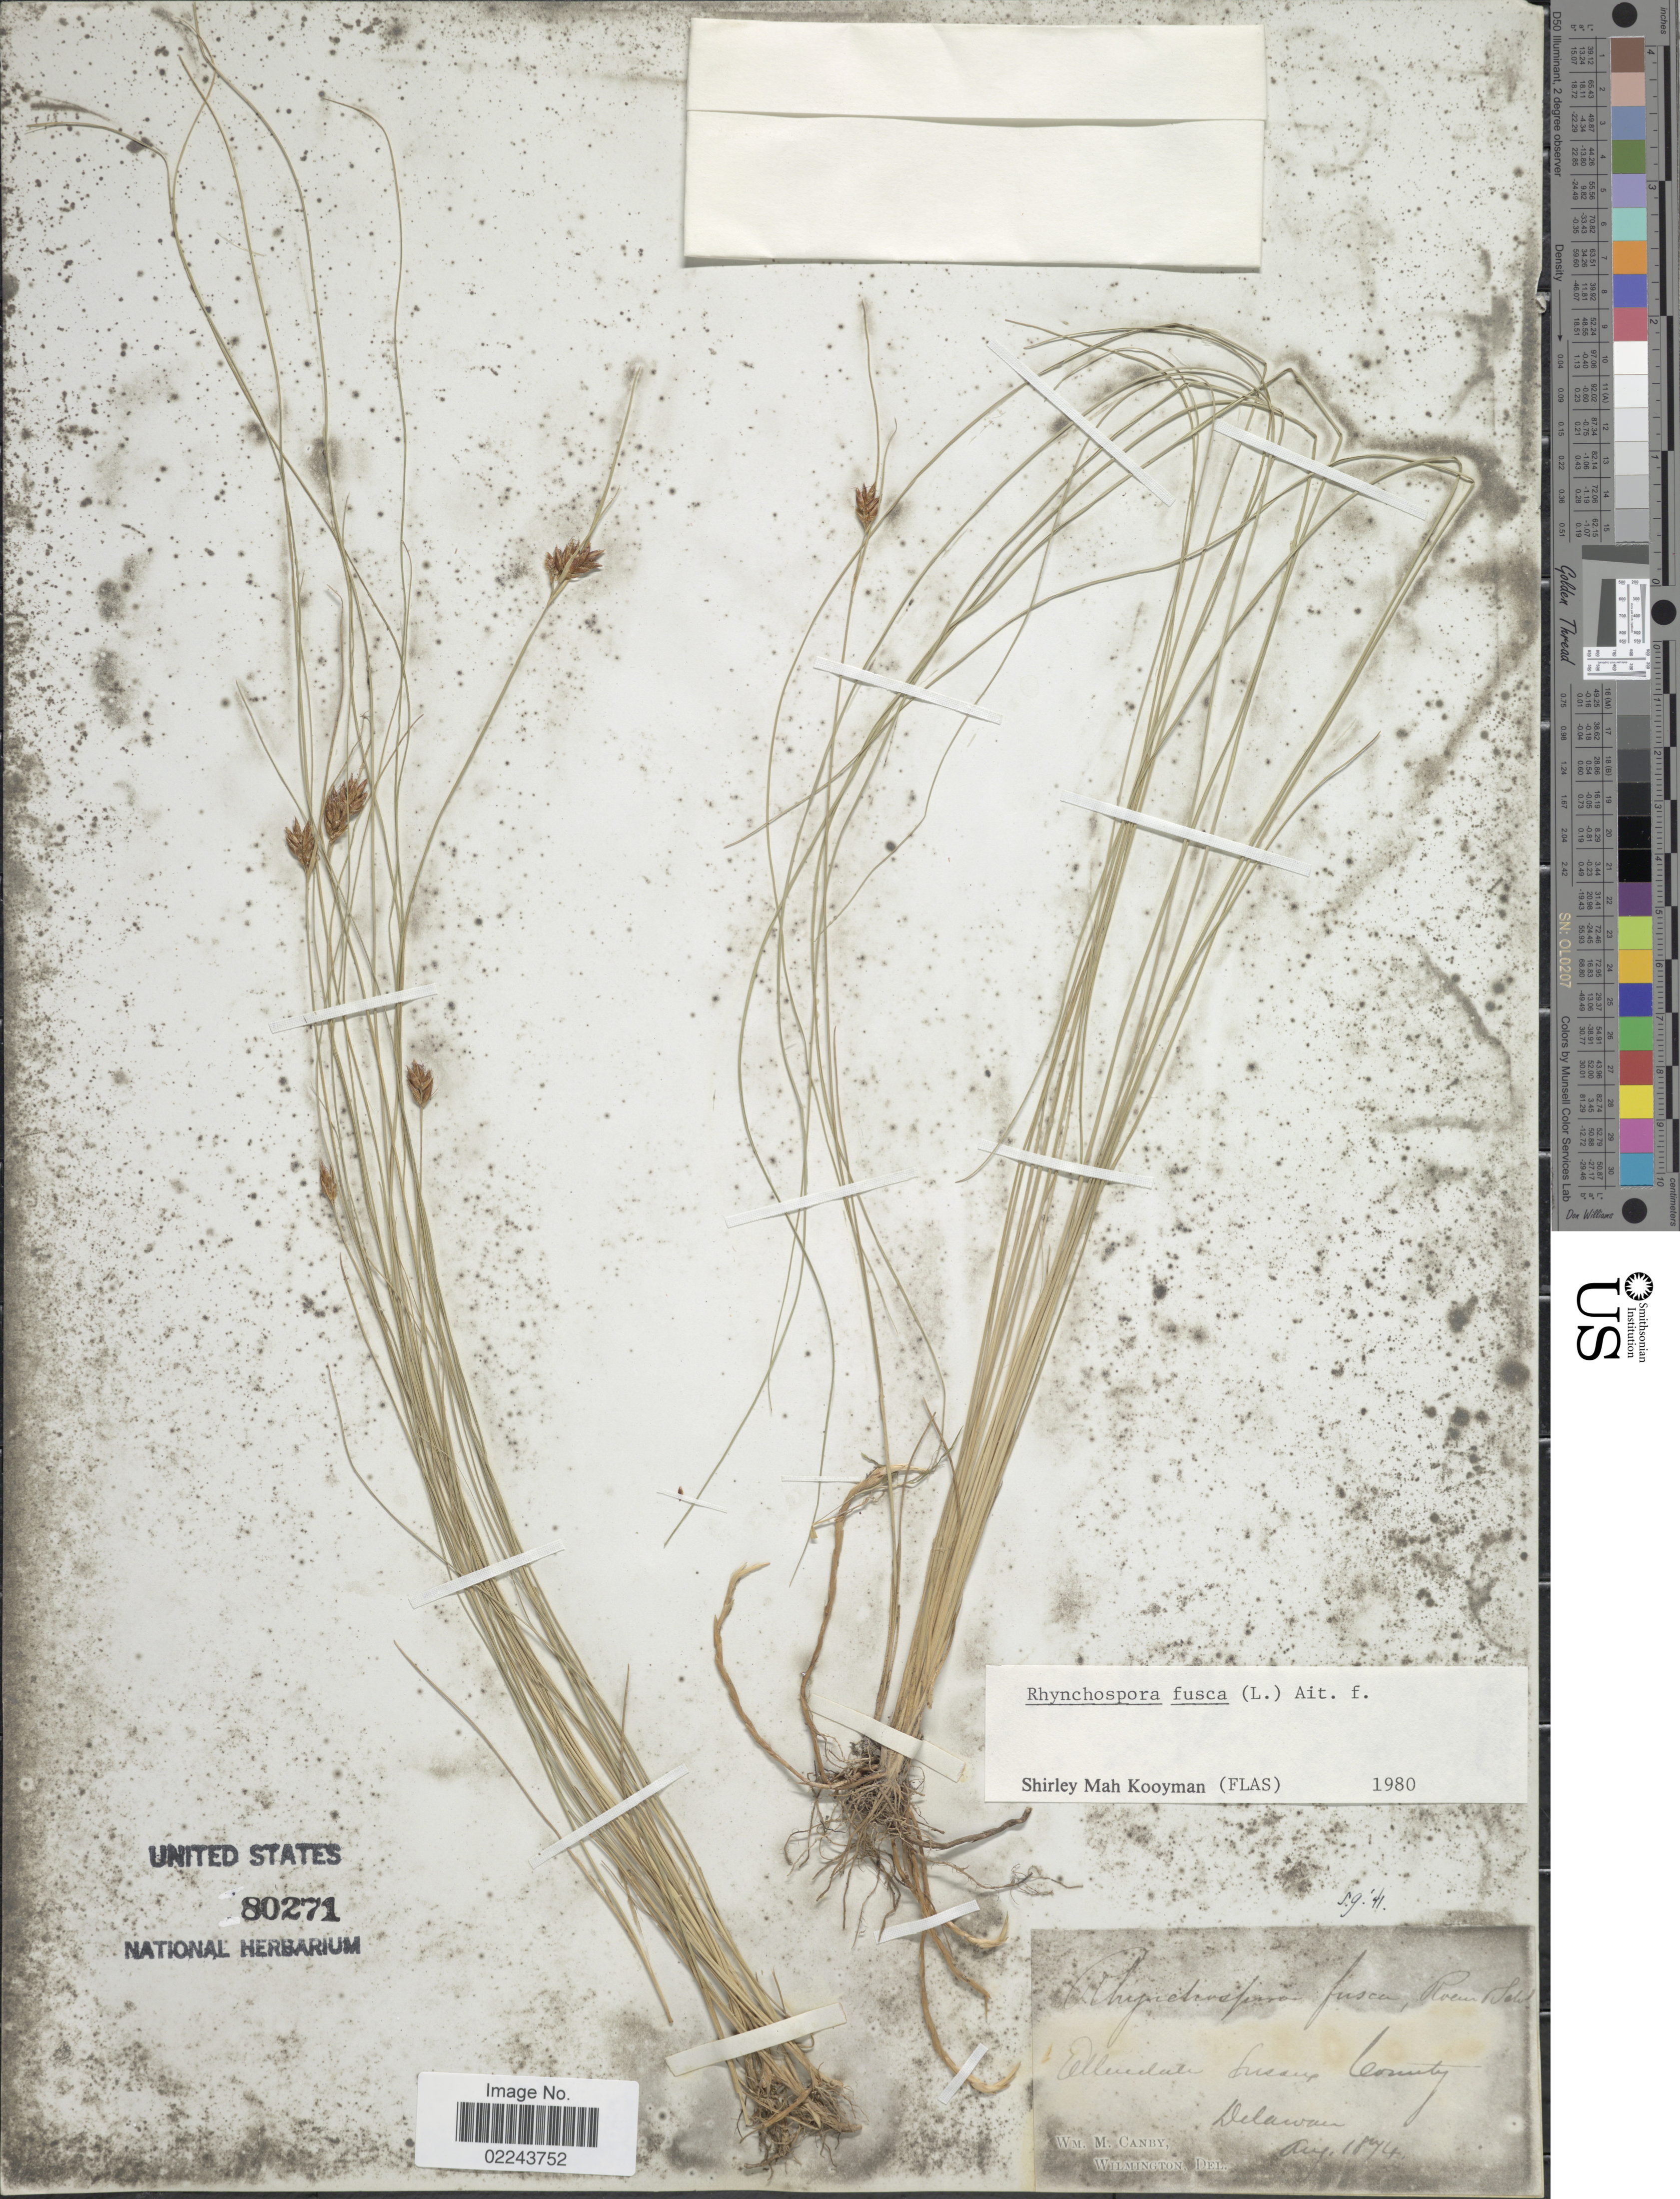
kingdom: Plantae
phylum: Tracheophyta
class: Liliopsida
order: Poales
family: Cyperaceae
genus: Rhynchospora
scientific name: Rhynchospora fusca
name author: (L.) W.T. Aiton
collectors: W. M. Canby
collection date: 1874-08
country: United States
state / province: Delaware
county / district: Sussex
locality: Ellendale, Sussex County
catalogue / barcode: US 80271